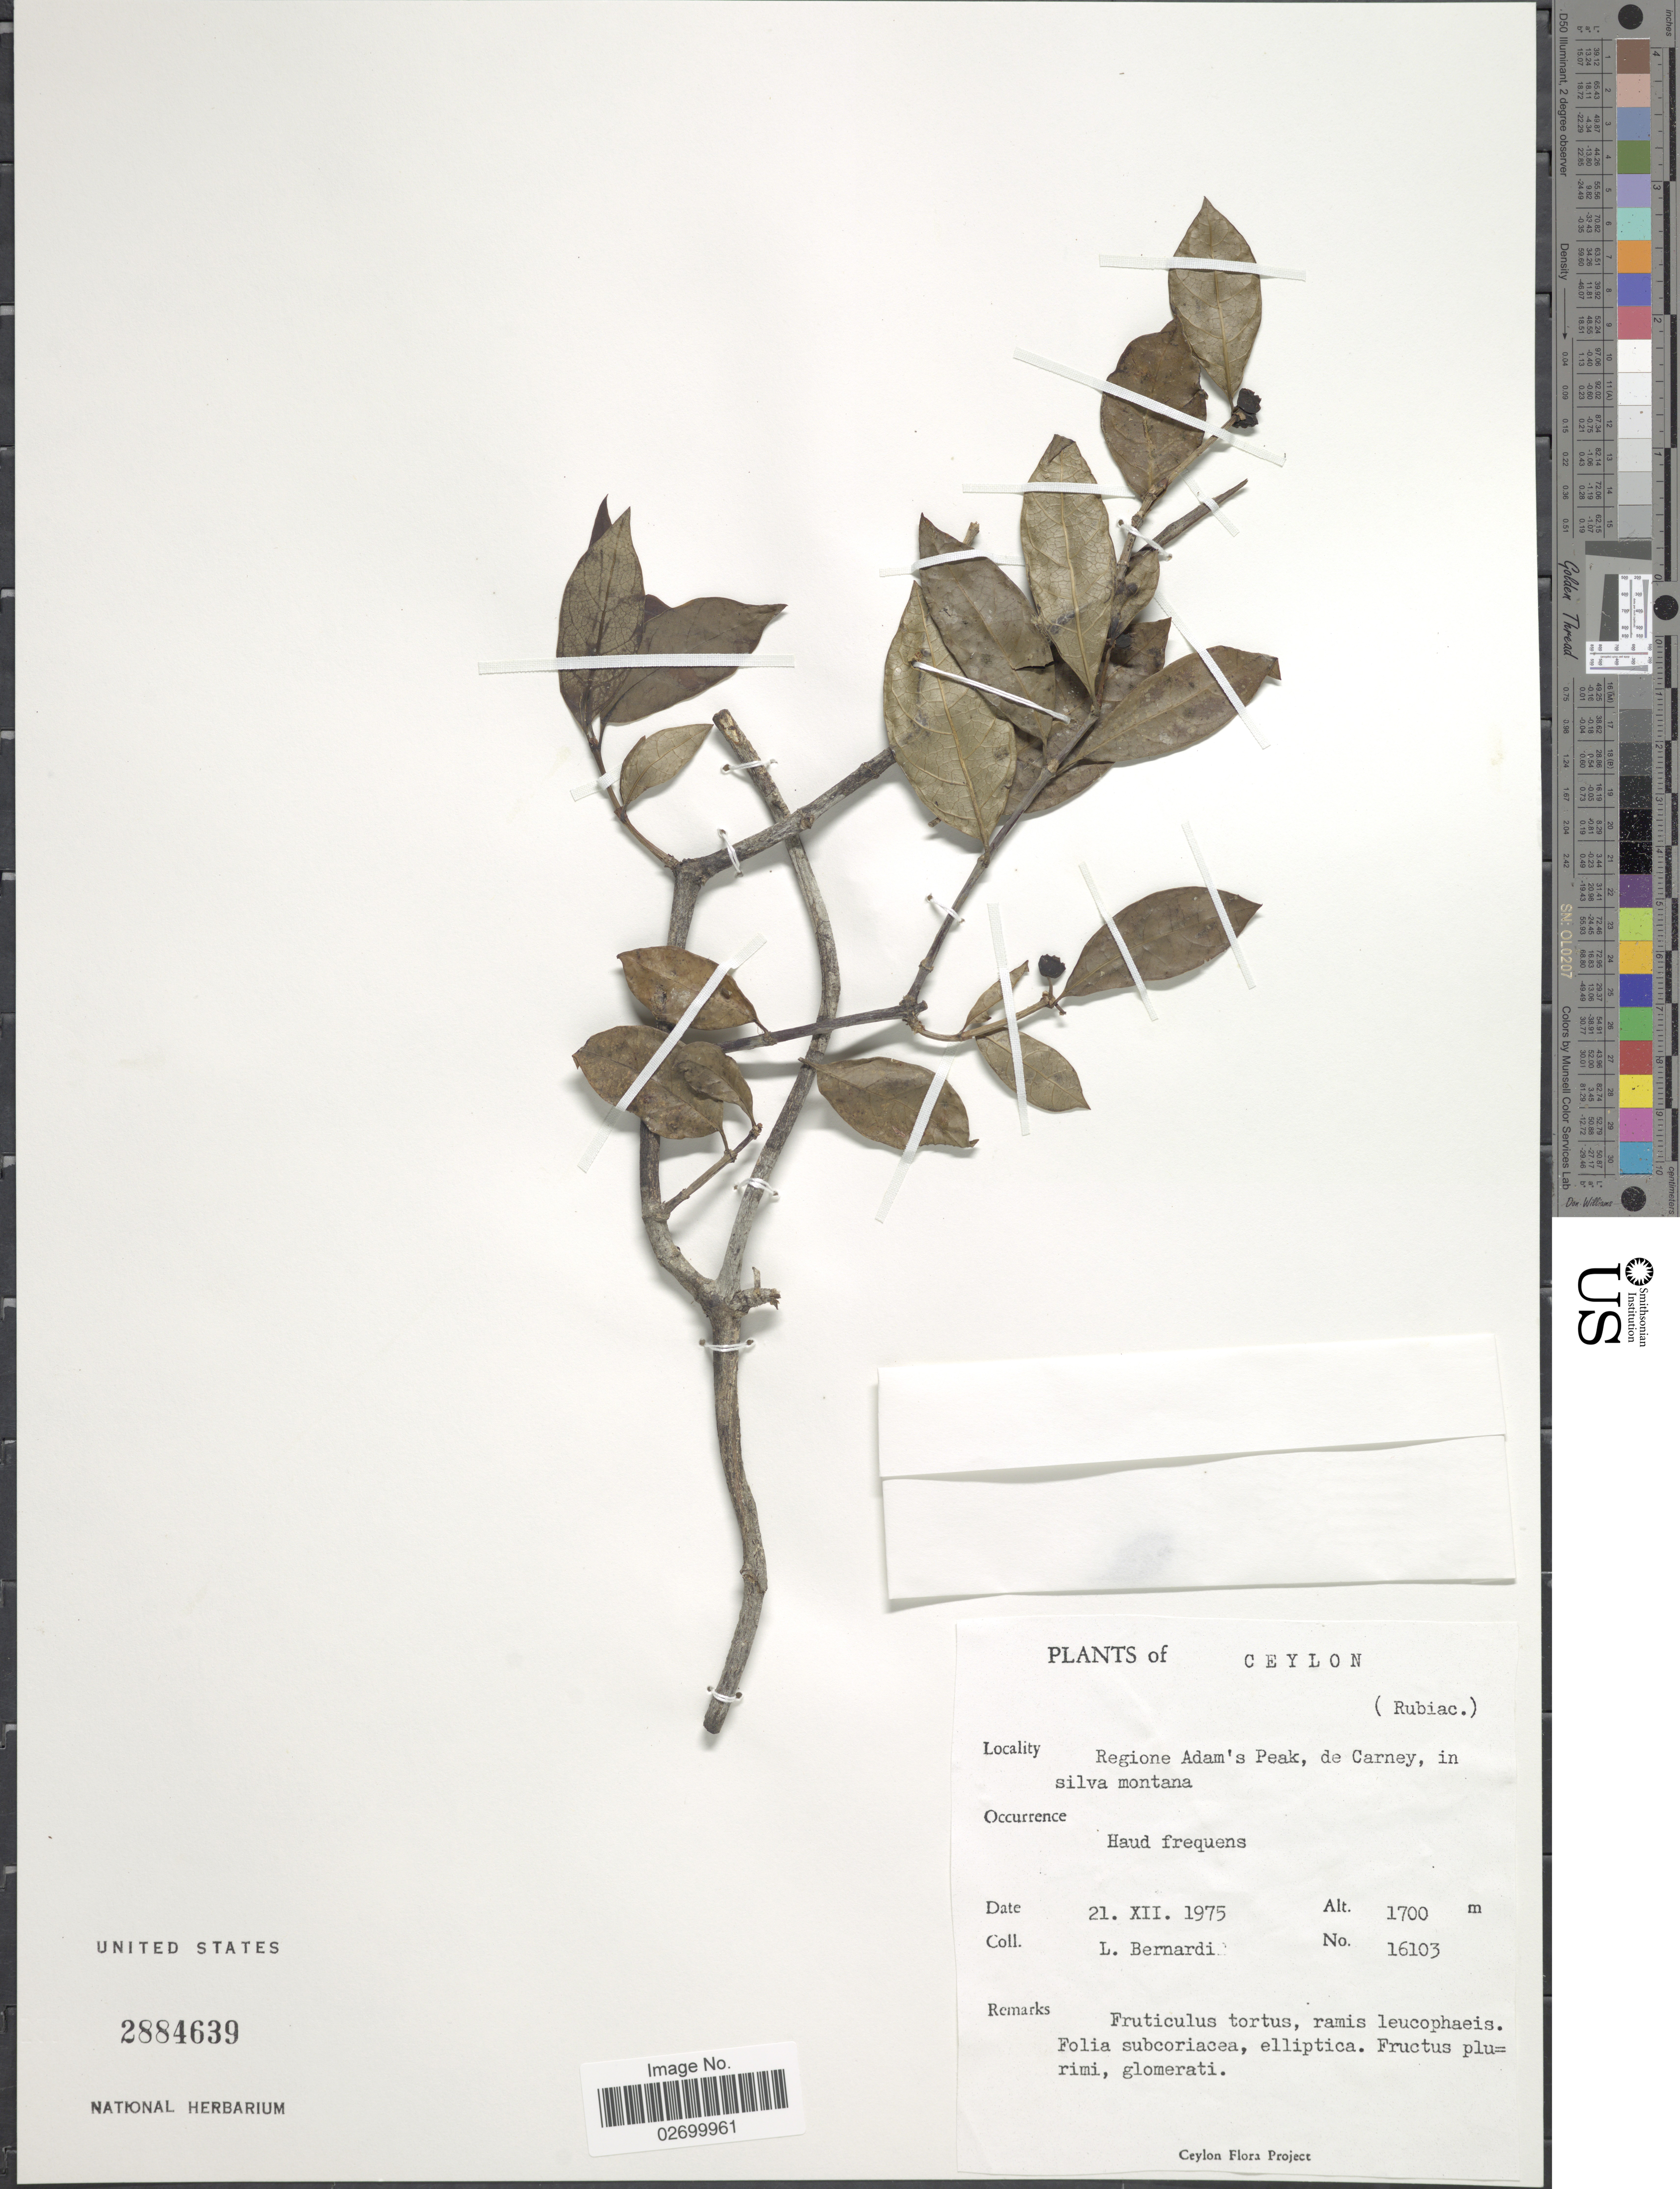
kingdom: Plantae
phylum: Tracheophyta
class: Magnoliopsida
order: Gentianales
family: Rubiaceae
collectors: L. Bernardi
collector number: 16103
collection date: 1975-12-21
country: Sri Lanka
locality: Ceylon. Regione Adam's Peak, de Carney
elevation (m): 1700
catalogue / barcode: US 2884639